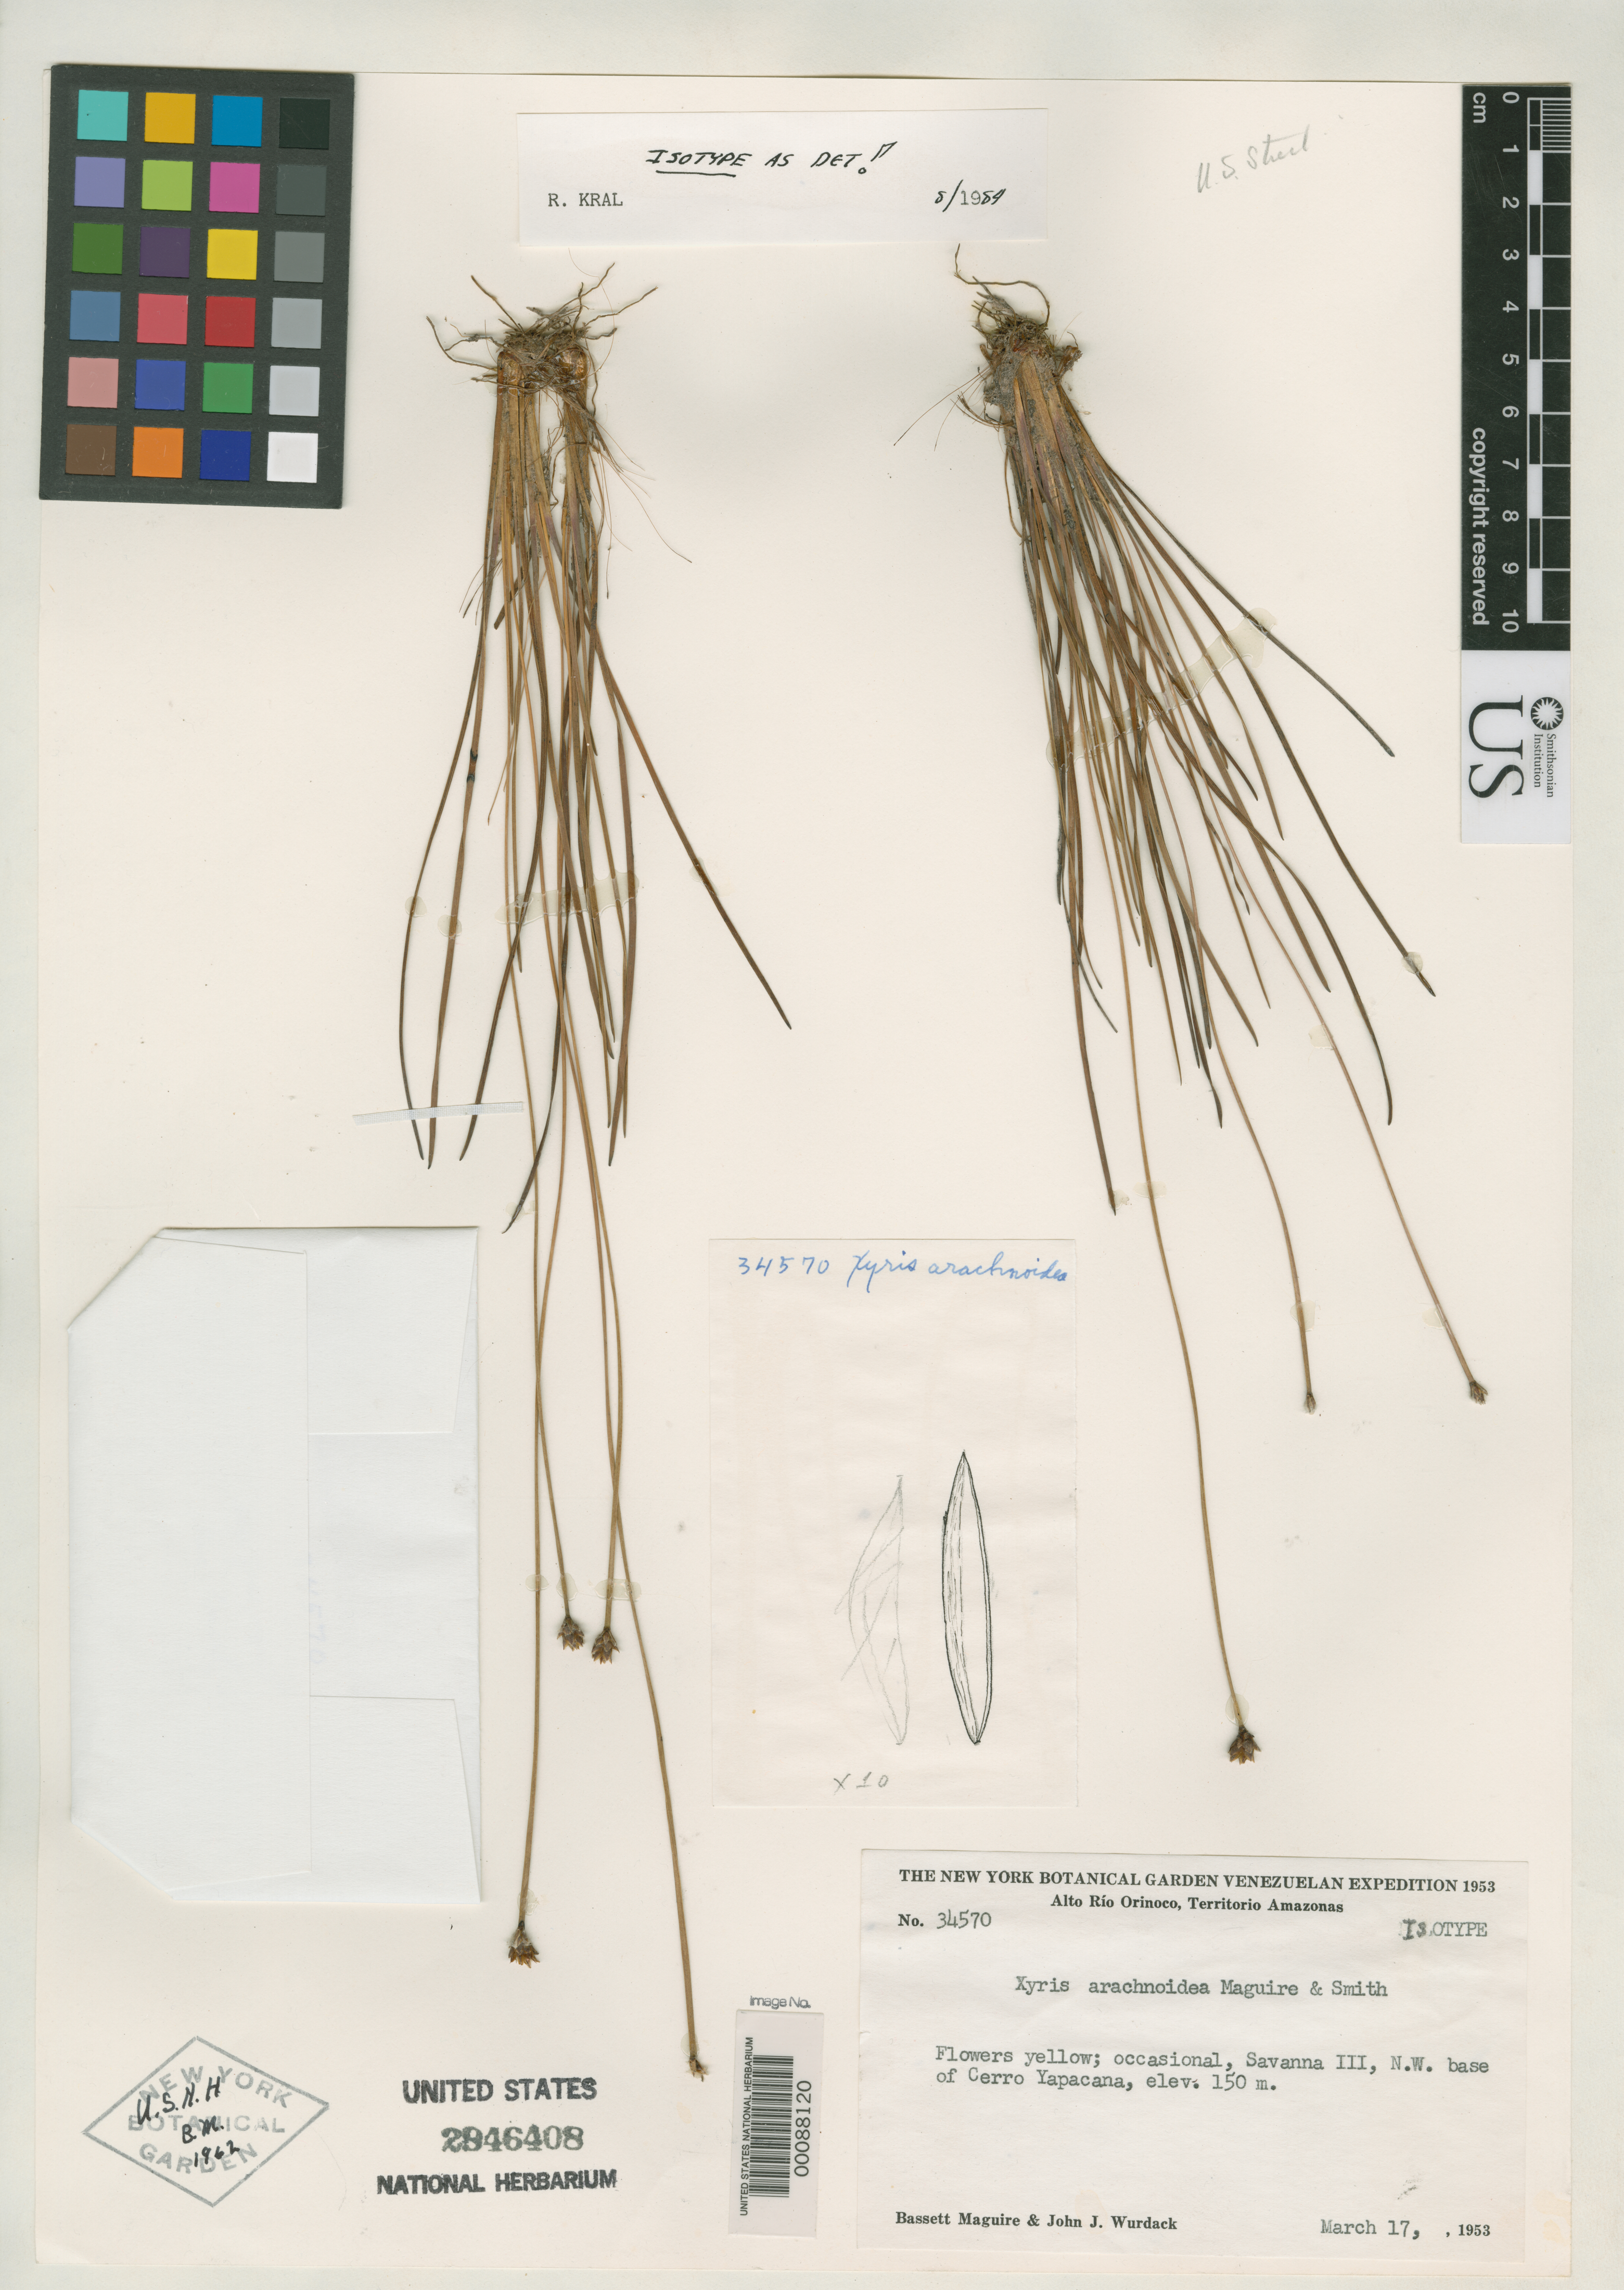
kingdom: Plantae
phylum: Tracheophyta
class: Liliopsida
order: Poales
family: Xyridaceae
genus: Xyris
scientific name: Xyris arachnoidea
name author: Maguire & L.B. Sm.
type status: Isotype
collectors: B. Maguire & J. J. Wurdack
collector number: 34570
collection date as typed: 17 Mar 1953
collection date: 1953-03-17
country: Venezuela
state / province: Amazonas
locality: Alto Rio Orinoco, base of Cerro Yapacana.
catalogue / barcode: US 2946408